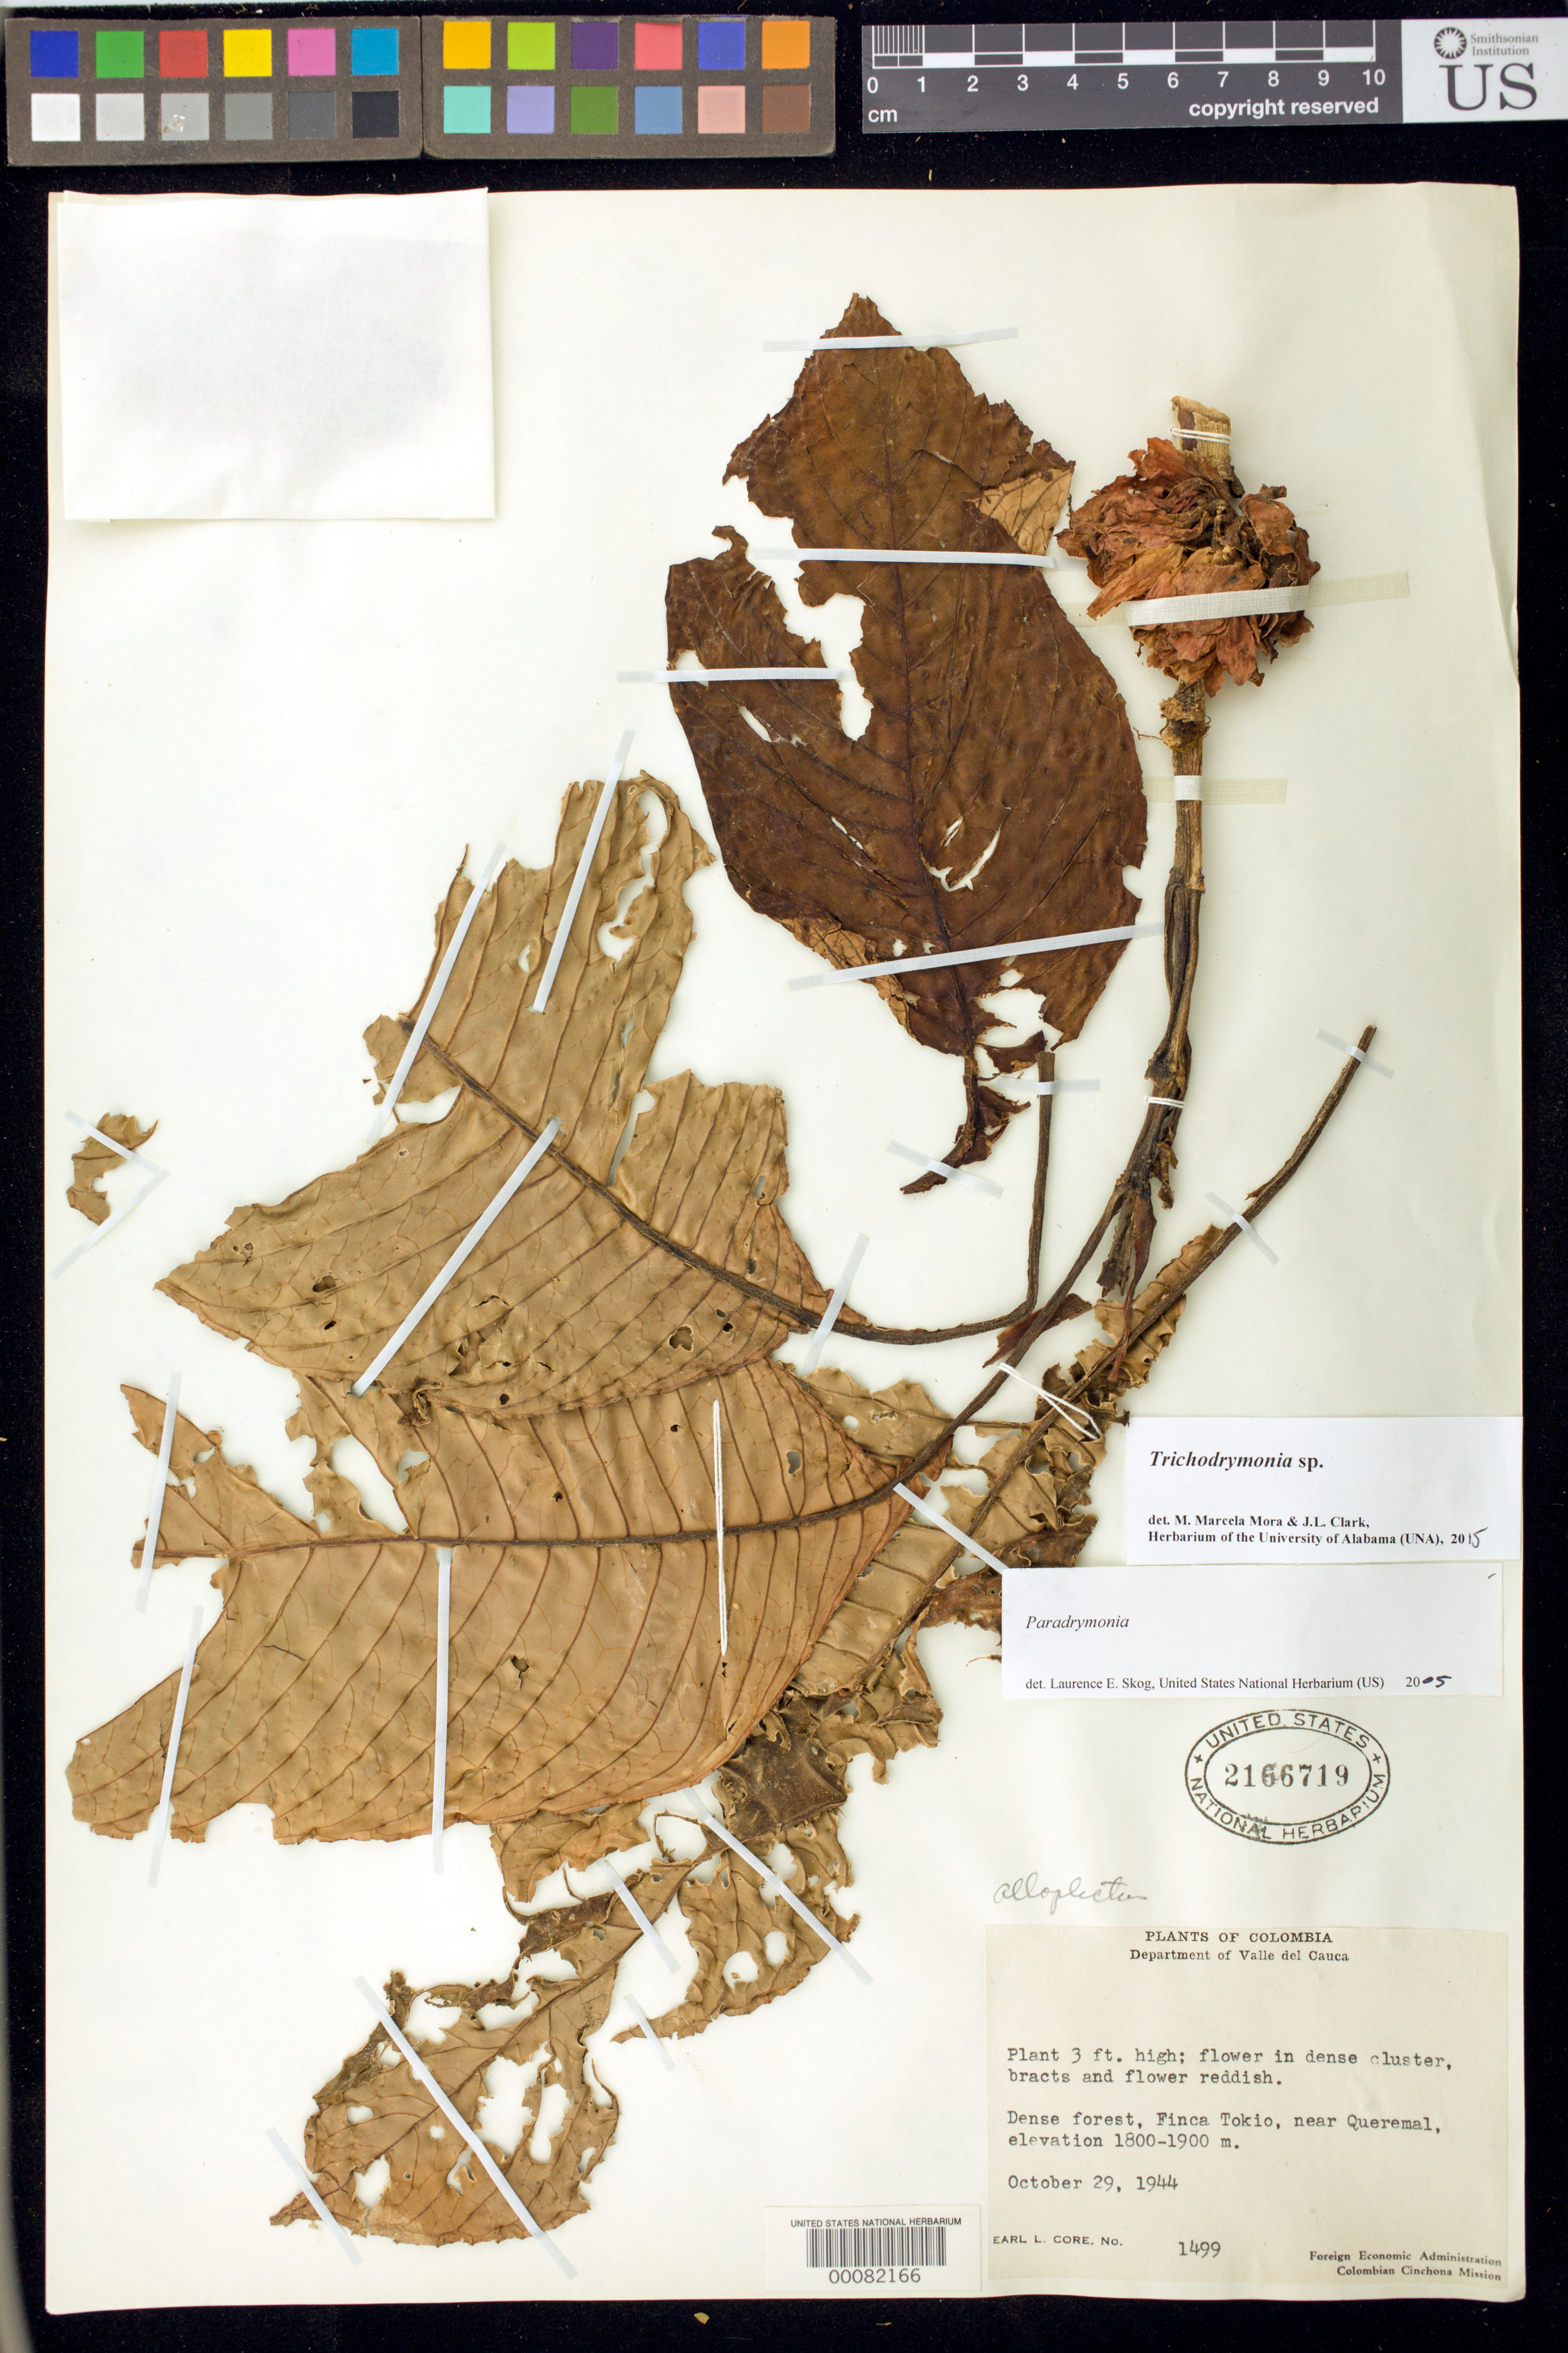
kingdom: Plantae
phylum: Tracheophyta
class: Magnoliopsida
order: Lamiales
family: Gesneriaceae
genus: Trichodrymonia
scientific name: Trichodrymonia sp.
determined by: Mora, M. M.; Clark, J. L.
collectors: E. L. Core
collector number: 1499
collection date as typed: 29 Oct 1944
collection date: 1944-10-29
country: Colombia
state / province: Valle del Cauca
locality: Finca Tokio, near Queremal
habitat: Dense forest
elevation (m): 1800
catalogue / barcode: US 2166719